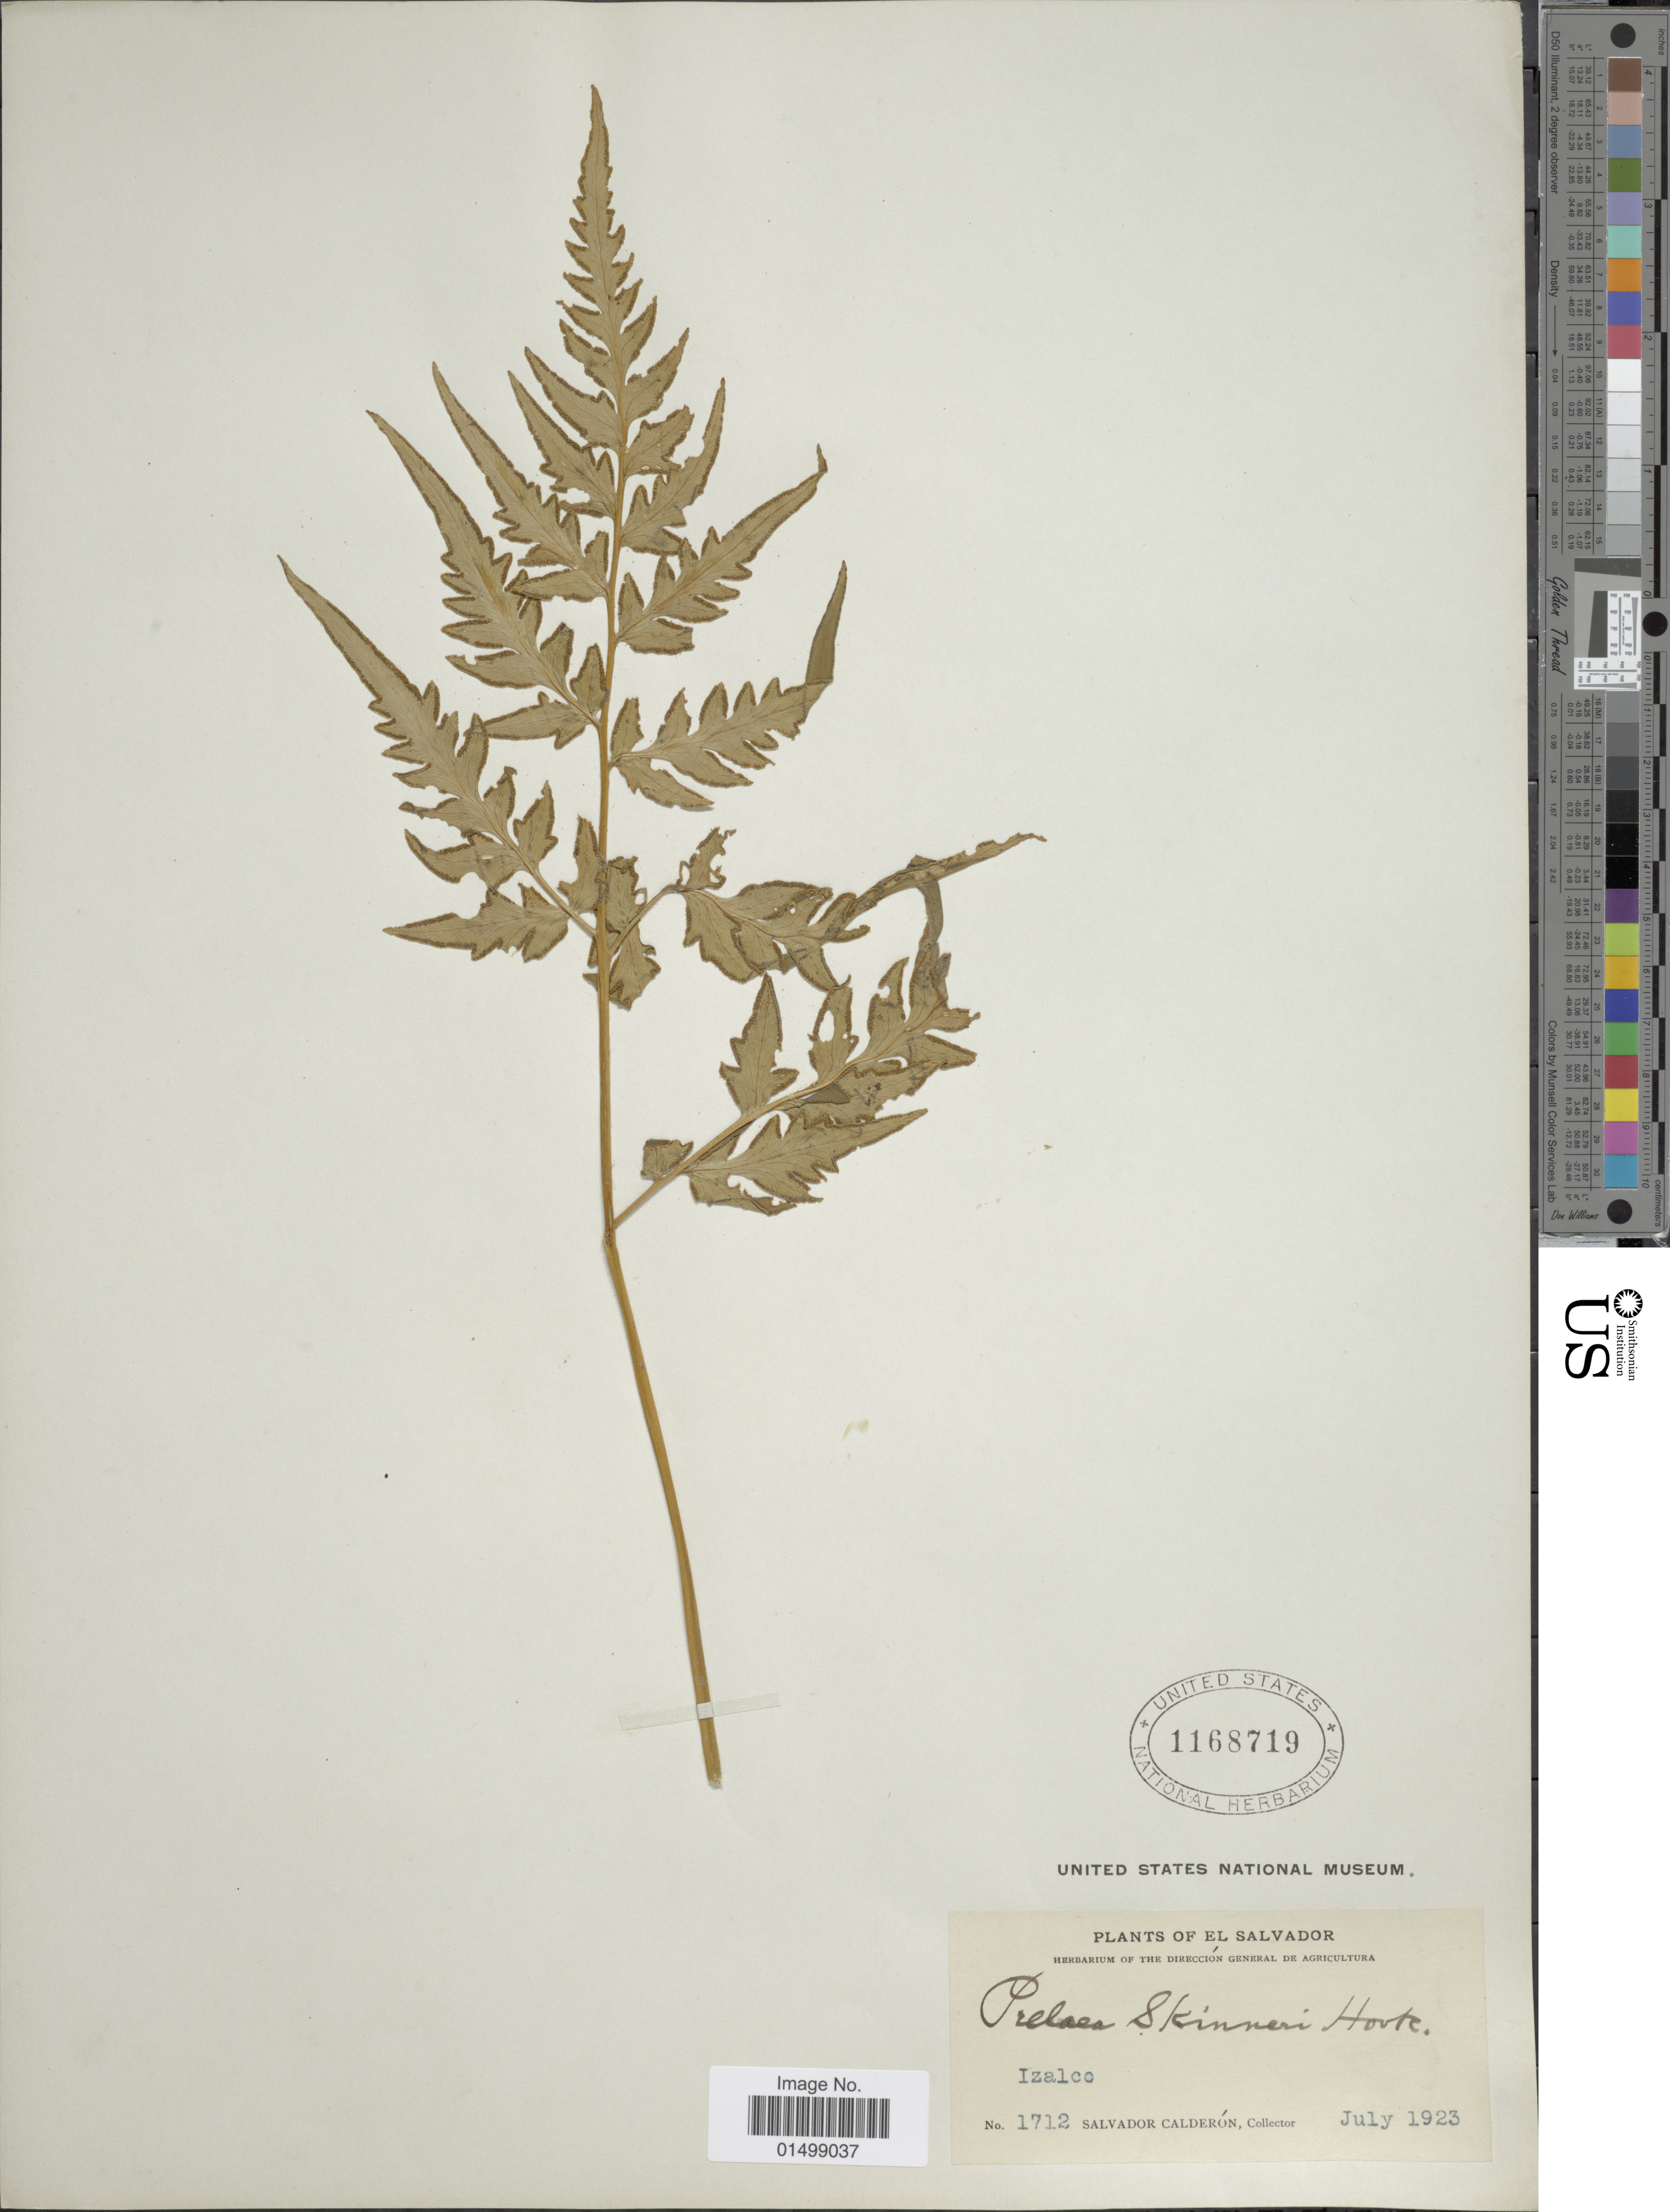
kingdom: Plantae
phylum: Tracheophyta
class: Polypodiopsida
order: Polypodiales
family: Pteridaceae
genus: Cheilanthes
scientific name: Cheilanthes skinneri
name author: (Hook.) T. Moore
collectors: S. Calderón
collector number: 1712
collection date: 1923-07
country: El Salvador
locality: Izalco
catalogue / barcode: US 1168719